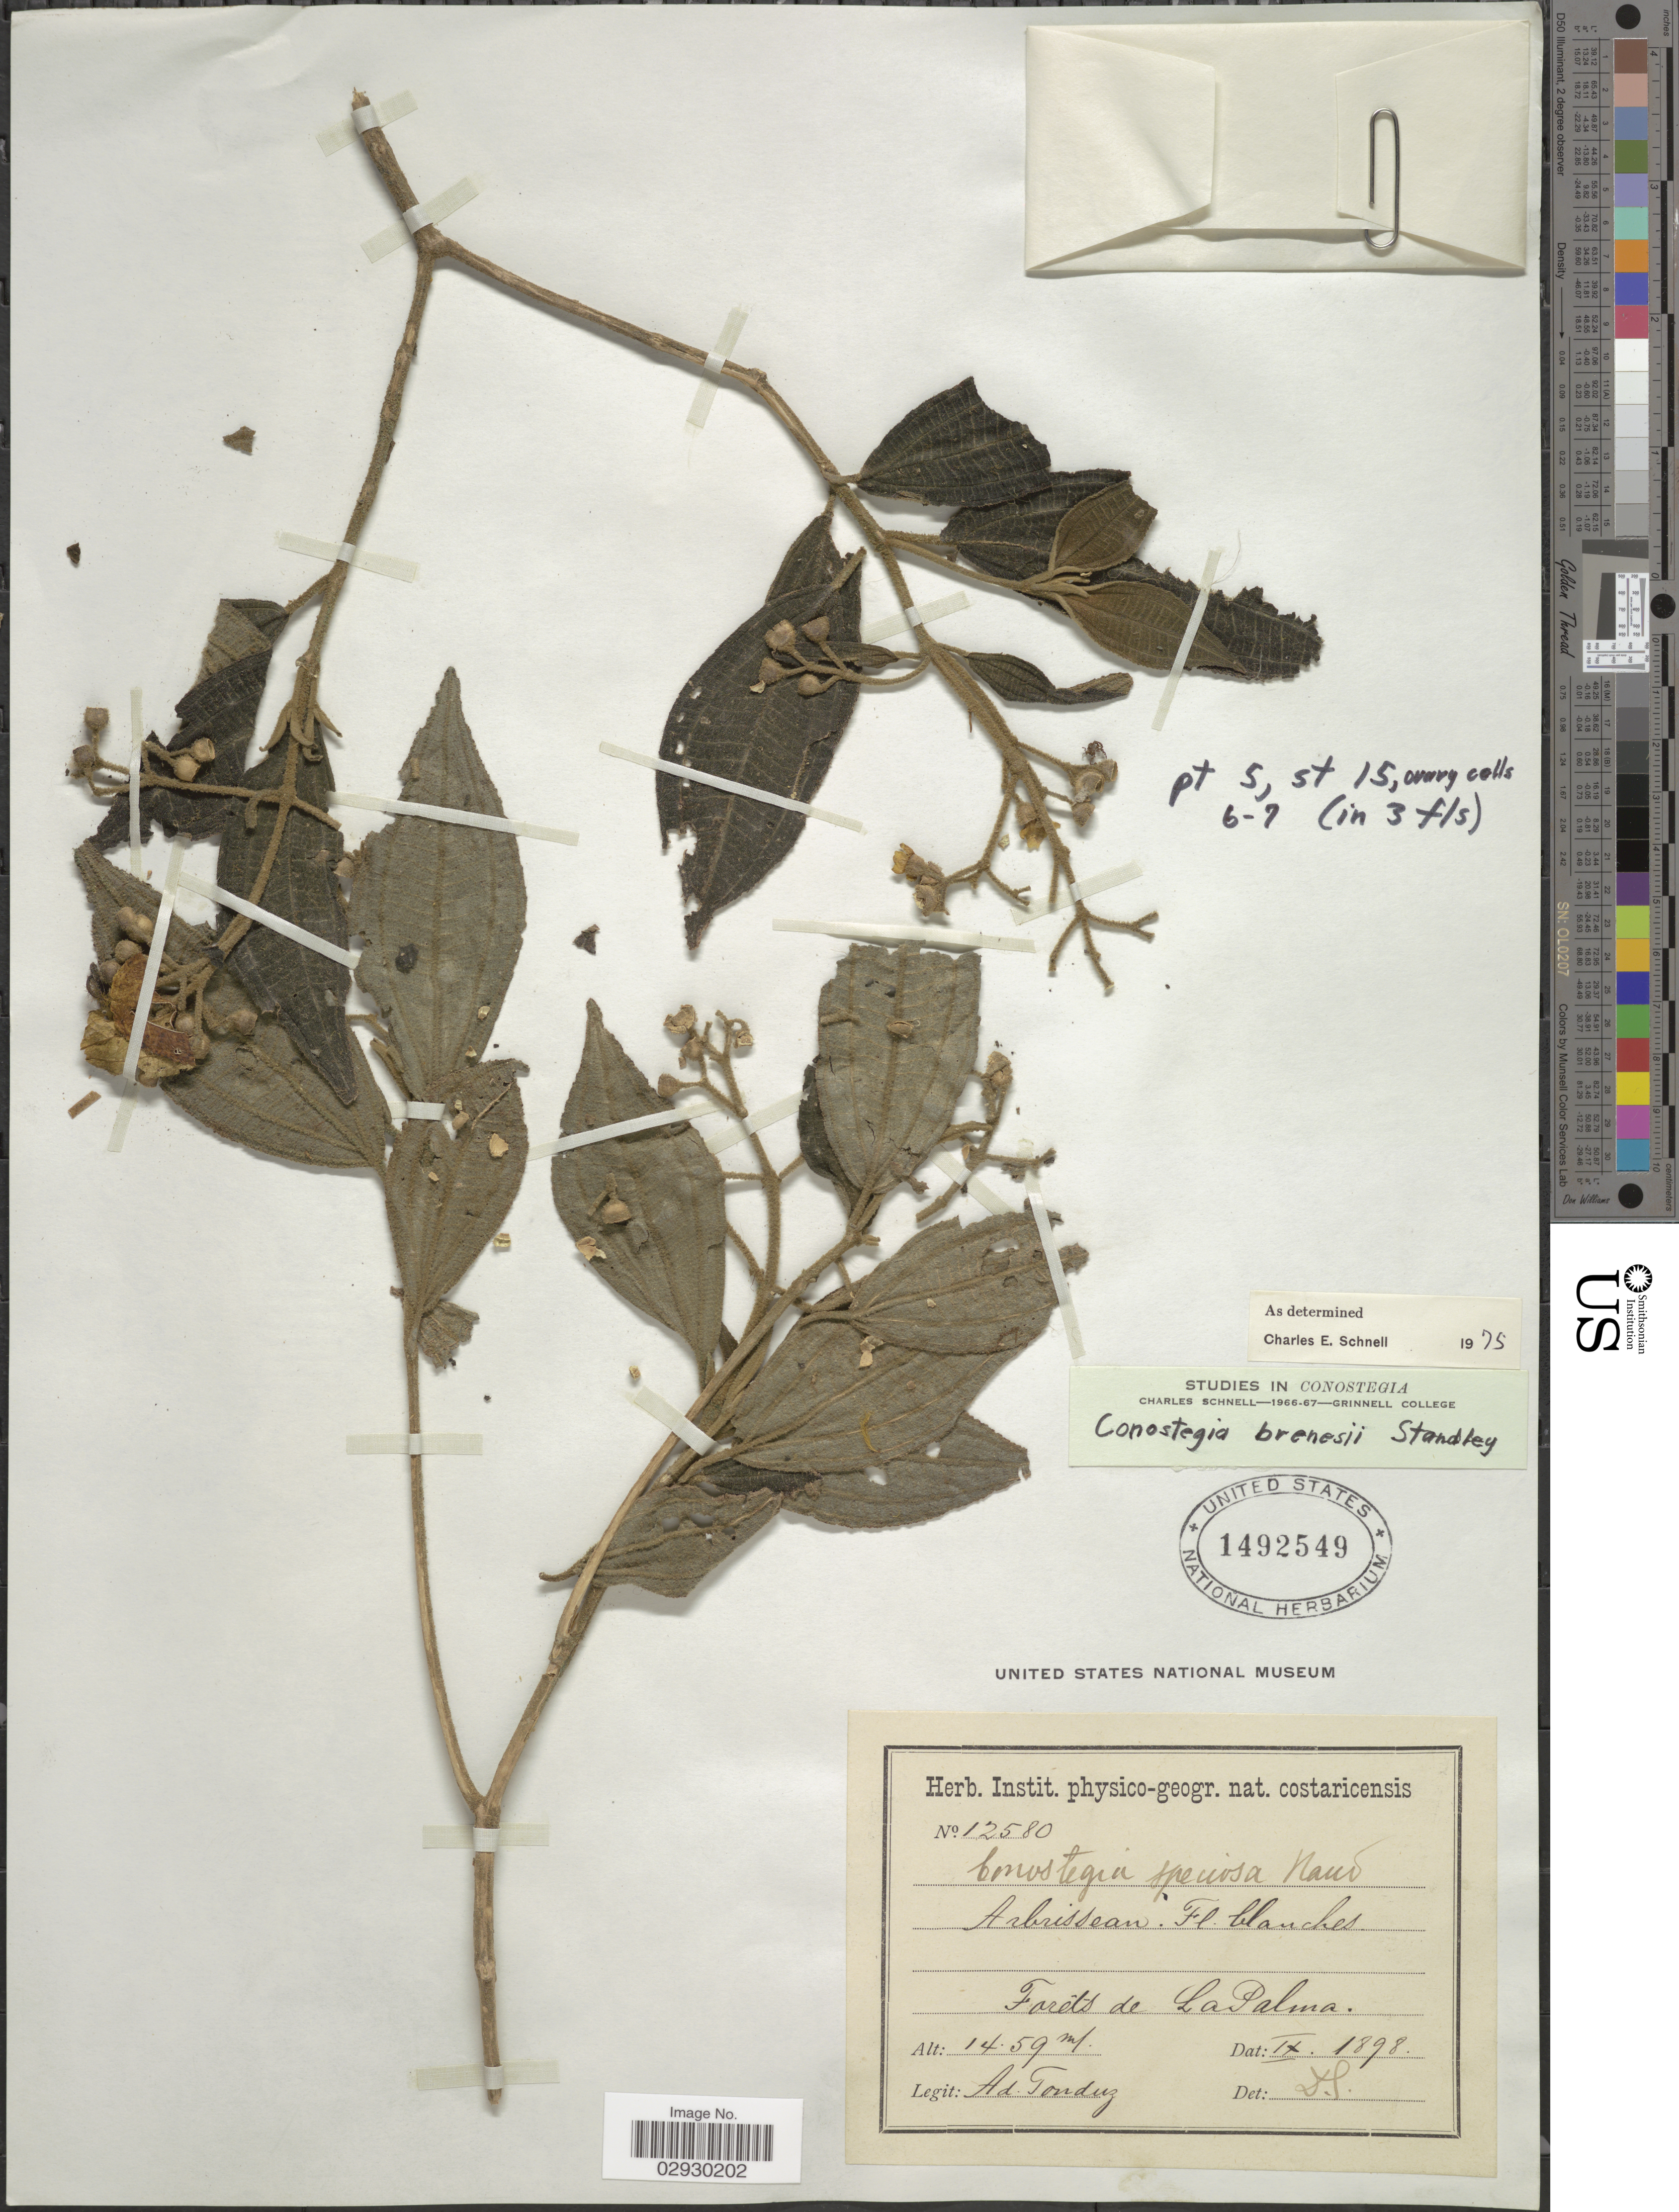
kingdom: Plantae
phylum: Tracheophyta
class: Magnoliopsida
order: Myrtales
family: Melastomataceae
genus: Conostegia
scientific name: Conostegia brenesii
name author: Standl.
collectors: A. Tonduz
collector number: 12580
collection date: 1898-09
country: Costa Rica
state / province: Puntarenas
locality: Forêts de La Palma.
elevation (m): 1459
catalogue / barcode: US 1492549